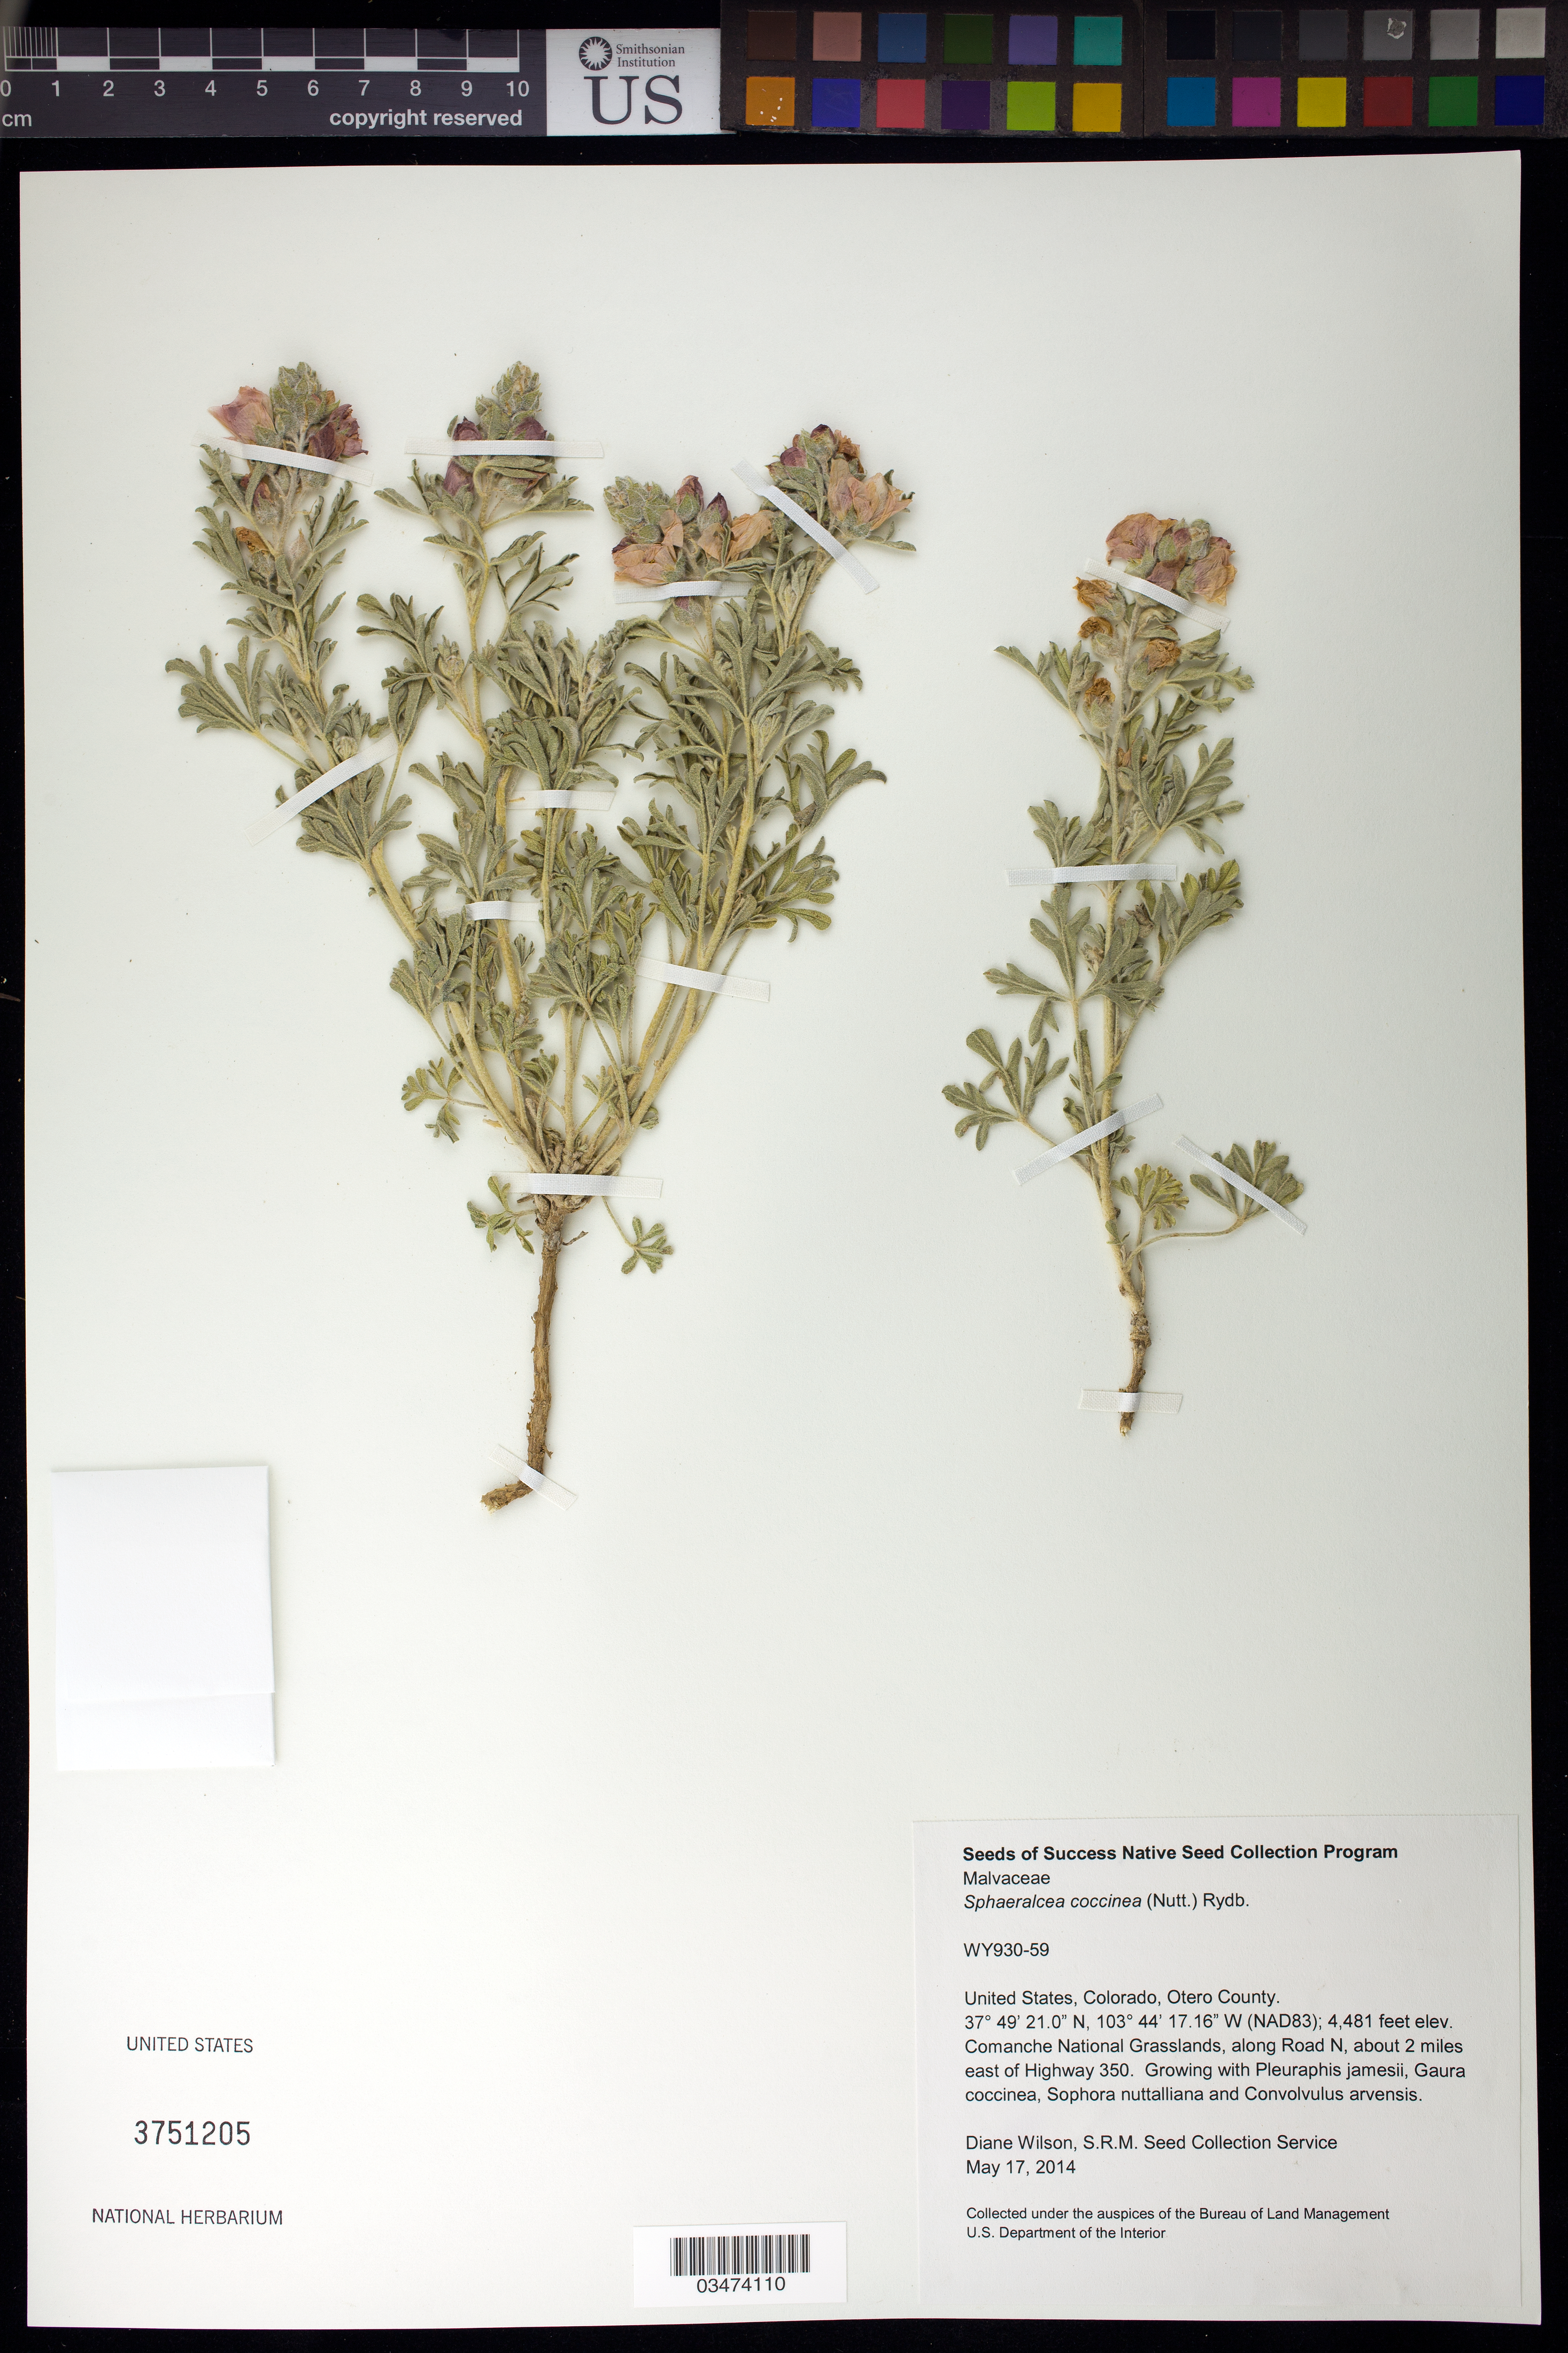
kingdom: Plantae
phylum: Tracheophyta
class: Magnoliopsida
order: Malvales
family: Malvaceae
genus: Sphaeralcea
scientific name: Sphaeralcea coccinea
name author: (Nutt.) Rydb.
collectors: D. Wilson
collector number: WY930-59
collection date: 2014-05-17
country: United States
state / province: Colorado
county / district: Otero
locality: Comanche National Grasslands. Along Road N, about 2 miles E of Hwy 350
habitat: Growing with Pleuraphis jamesii, Gaura coccinea, Sophora nuttalliana and Convolvulus arvensis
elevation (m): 1366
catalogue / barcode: US 3751205